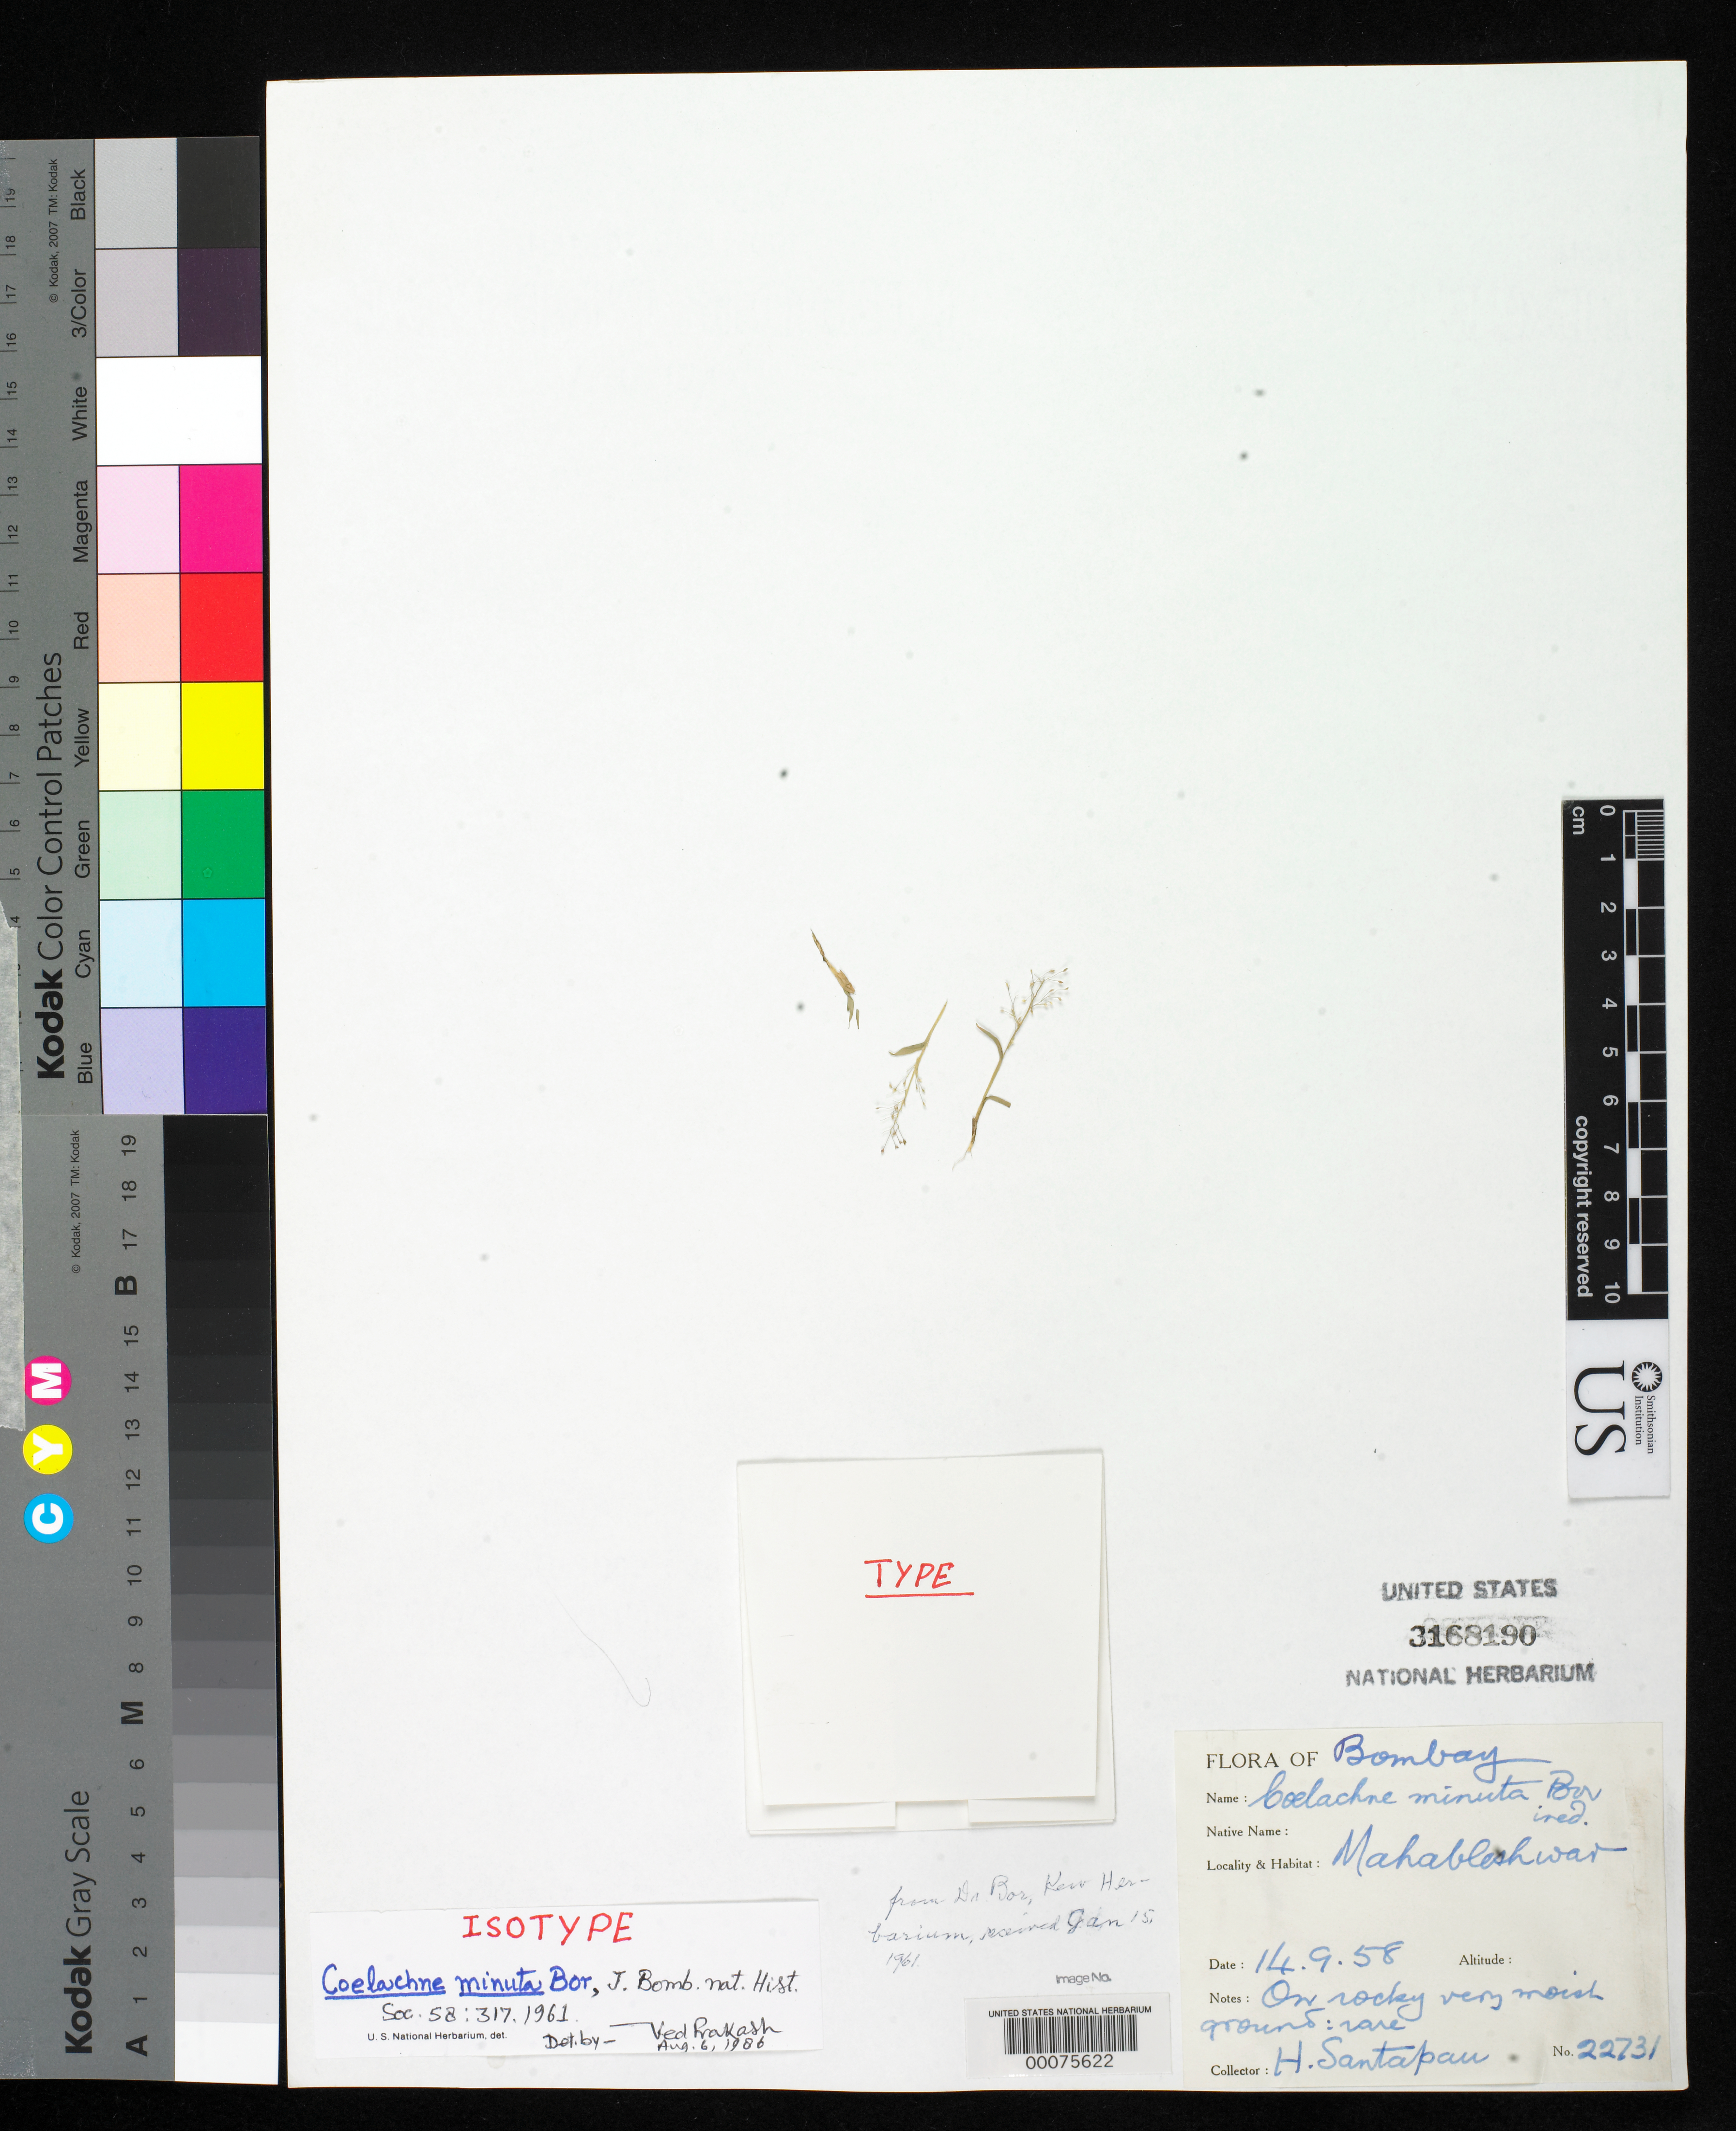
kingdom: Plantae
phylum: Tracheophyta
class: Liliopsida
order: Poales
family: Poaceae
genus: Coelachne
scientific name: Coelachne minuta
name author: Bor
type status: Type Fragment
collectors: H. Santapau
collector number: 22731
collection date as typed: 14 Sep 1958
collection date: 1958-09-14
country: India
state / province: Maharashtra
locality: Mahableshwar.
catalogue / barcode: US 3168190